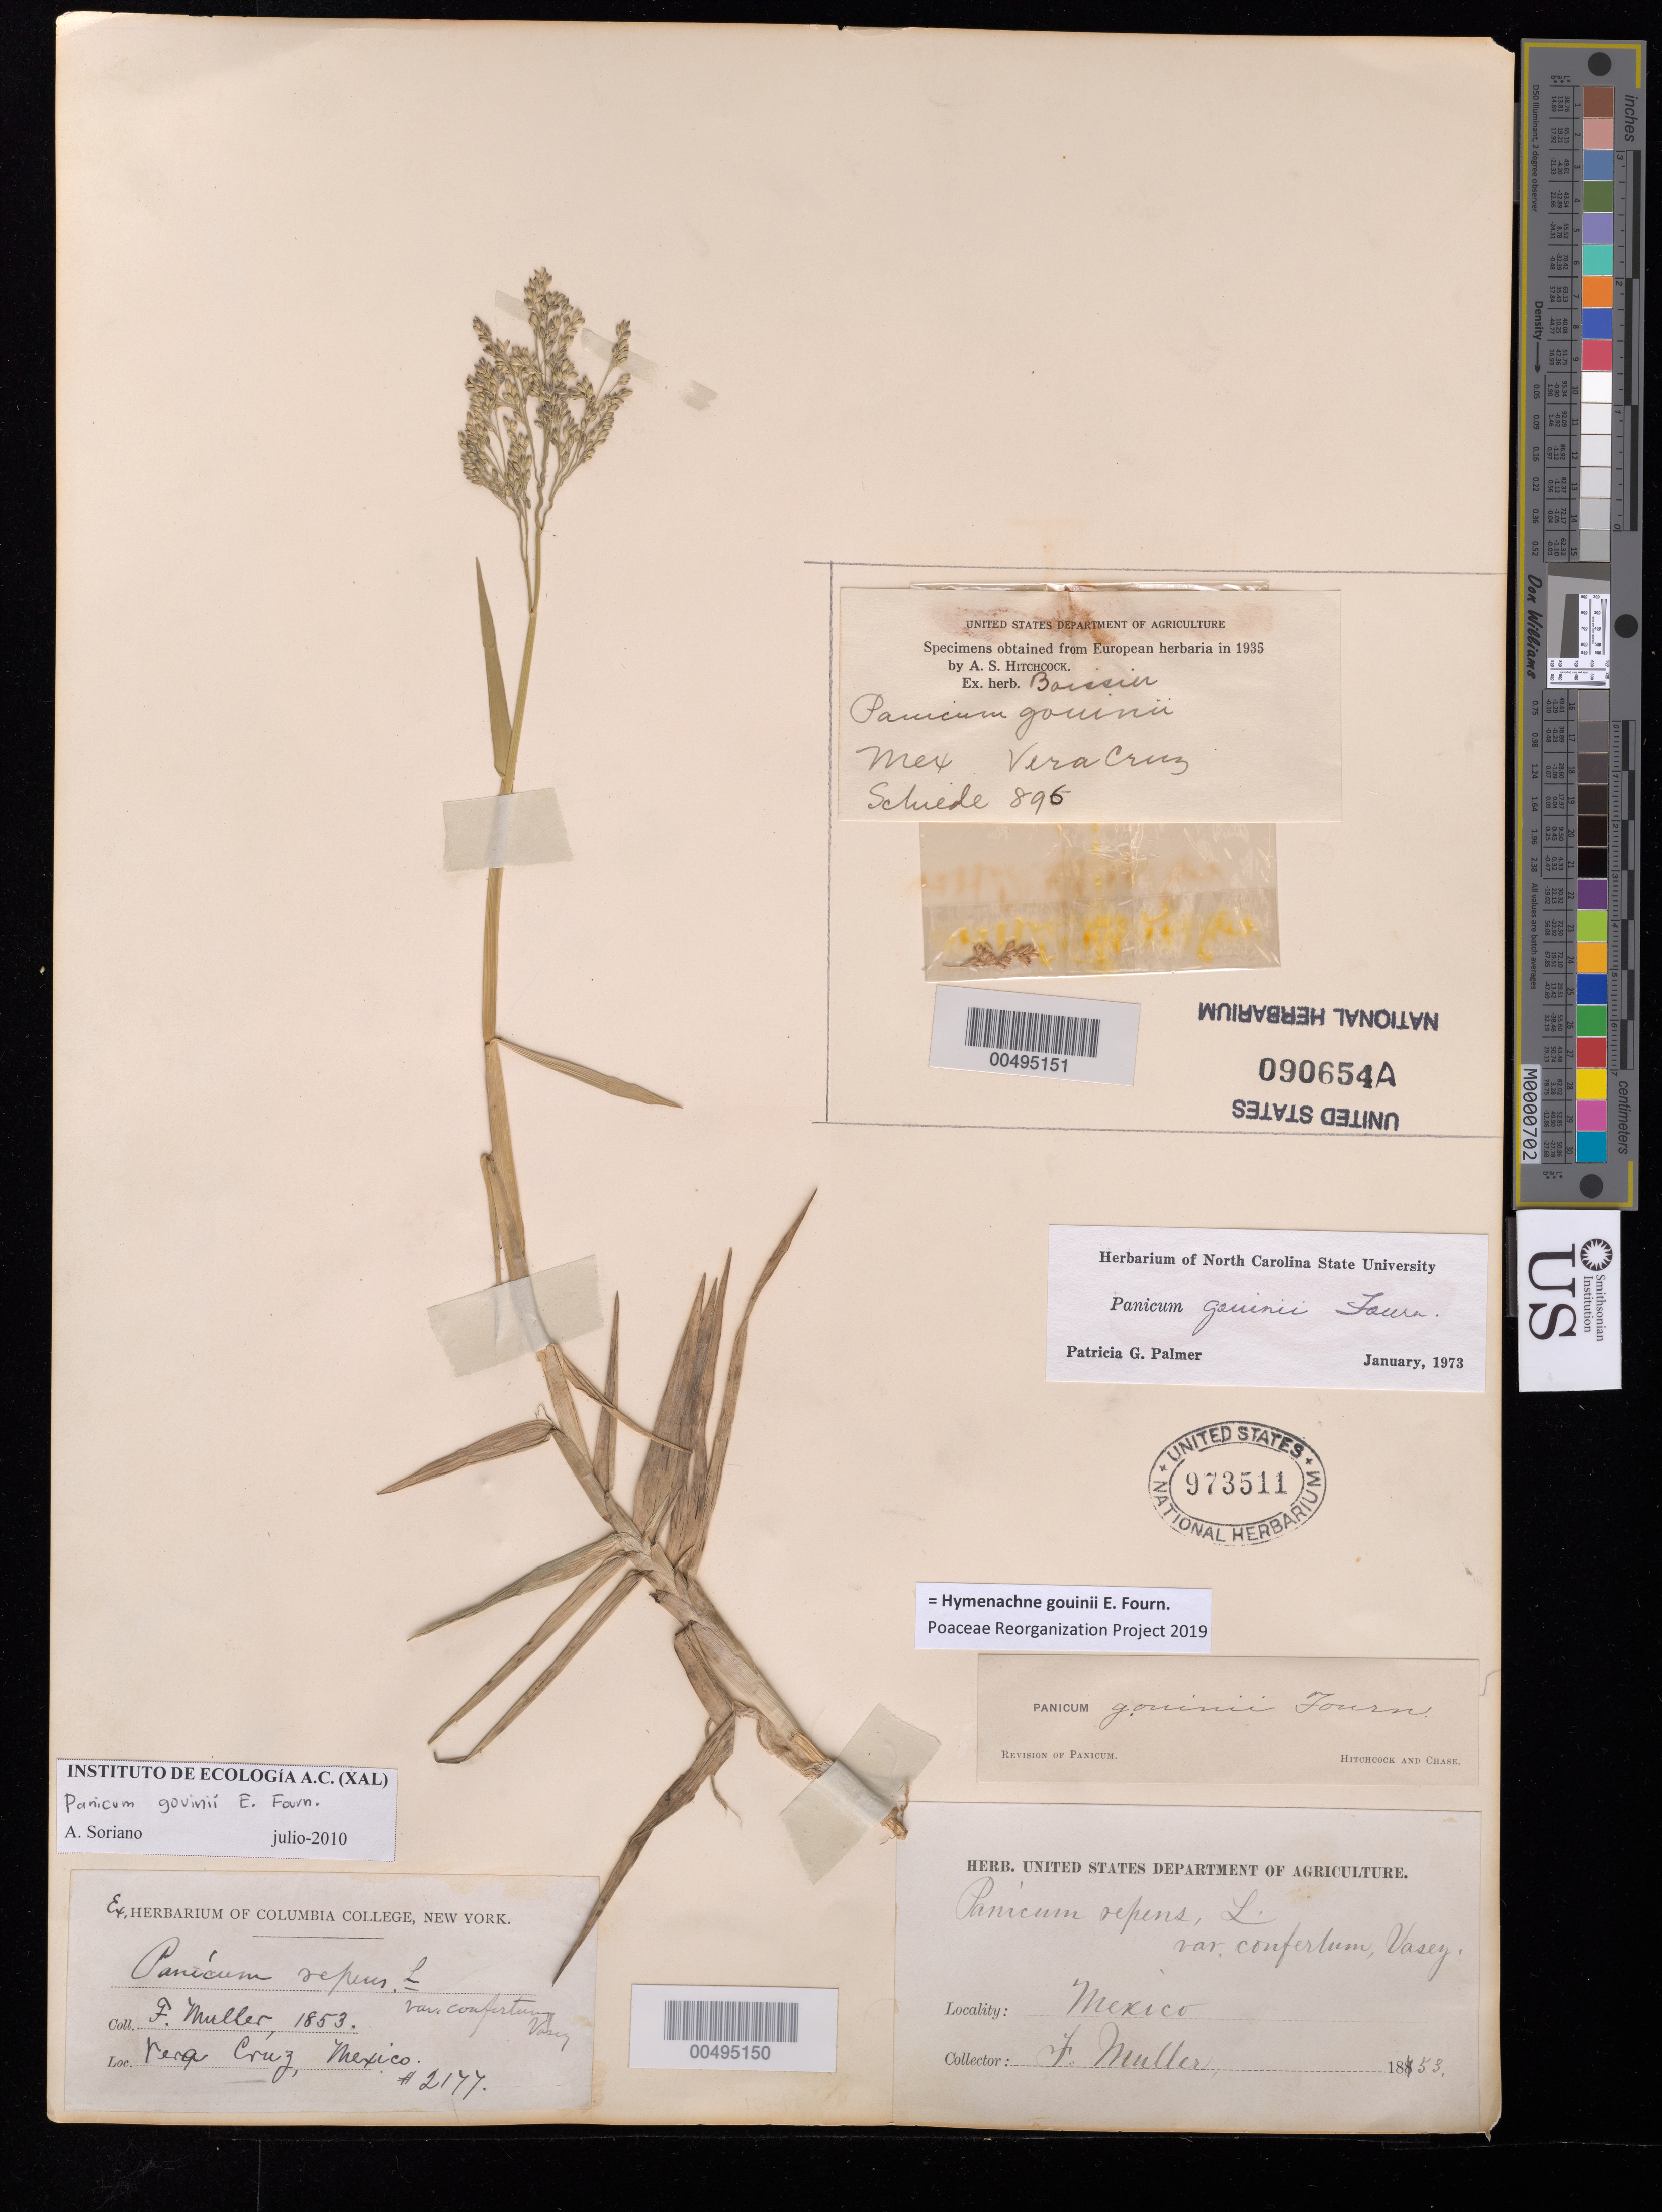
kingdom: Plantae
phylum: Tracheophyta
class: Liliopsida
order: Poales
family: Poaceae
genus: Panicum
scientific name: Panicum gouinii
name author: E. Fourn.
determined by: Palmer, P. G.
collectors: F. Mueller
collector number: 2177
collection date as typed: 1853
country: Mexico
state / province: Veracruz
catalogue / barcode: US 973511